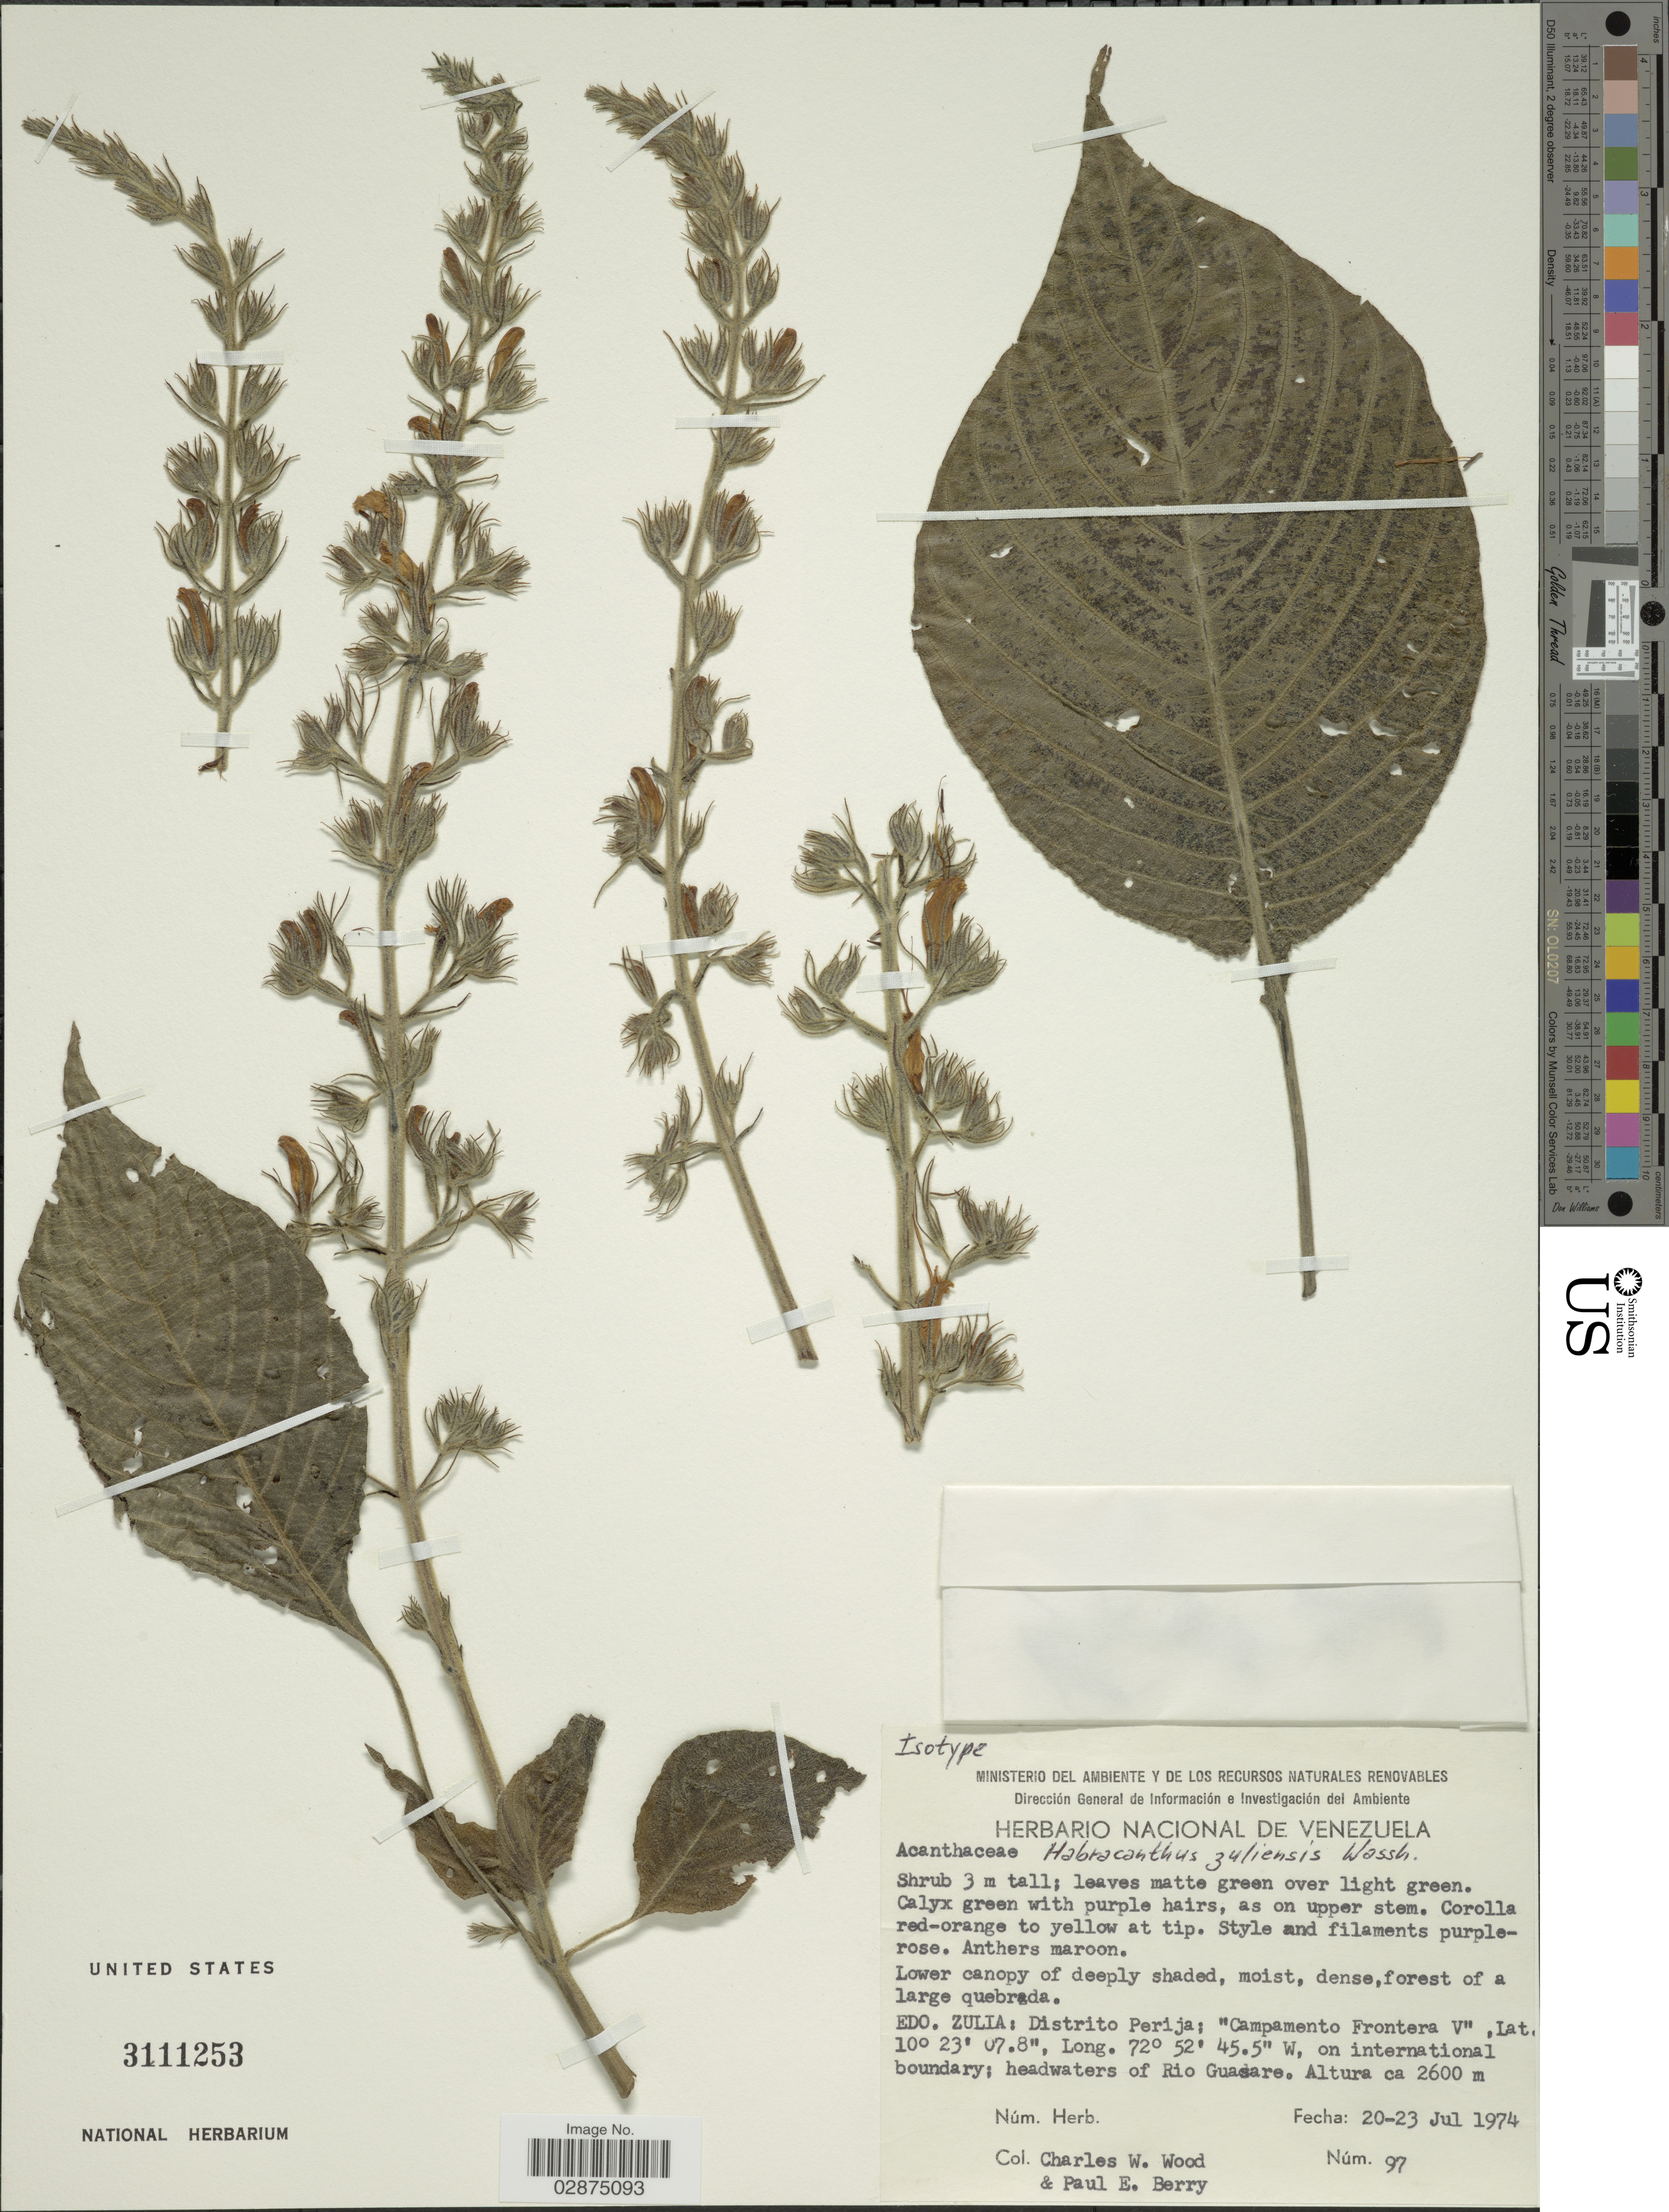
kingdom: Plantae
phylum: Tracheophyta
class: Magnoliopsida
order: Lamiales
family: Acanthaceae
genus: Habracanthus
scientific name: Habracanthus zuliensis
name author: Wassh.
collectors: C. Wood & P. E. Berry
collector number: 97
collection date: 1974-07-20/1974-07-23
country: Venezuela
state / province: Zulia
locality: Edo. Zulia: Distrito Perija: "Campamento Frontera V", on international boundary: headwaters of Rio Guadare.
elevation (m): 2600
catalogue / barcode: US 3111253